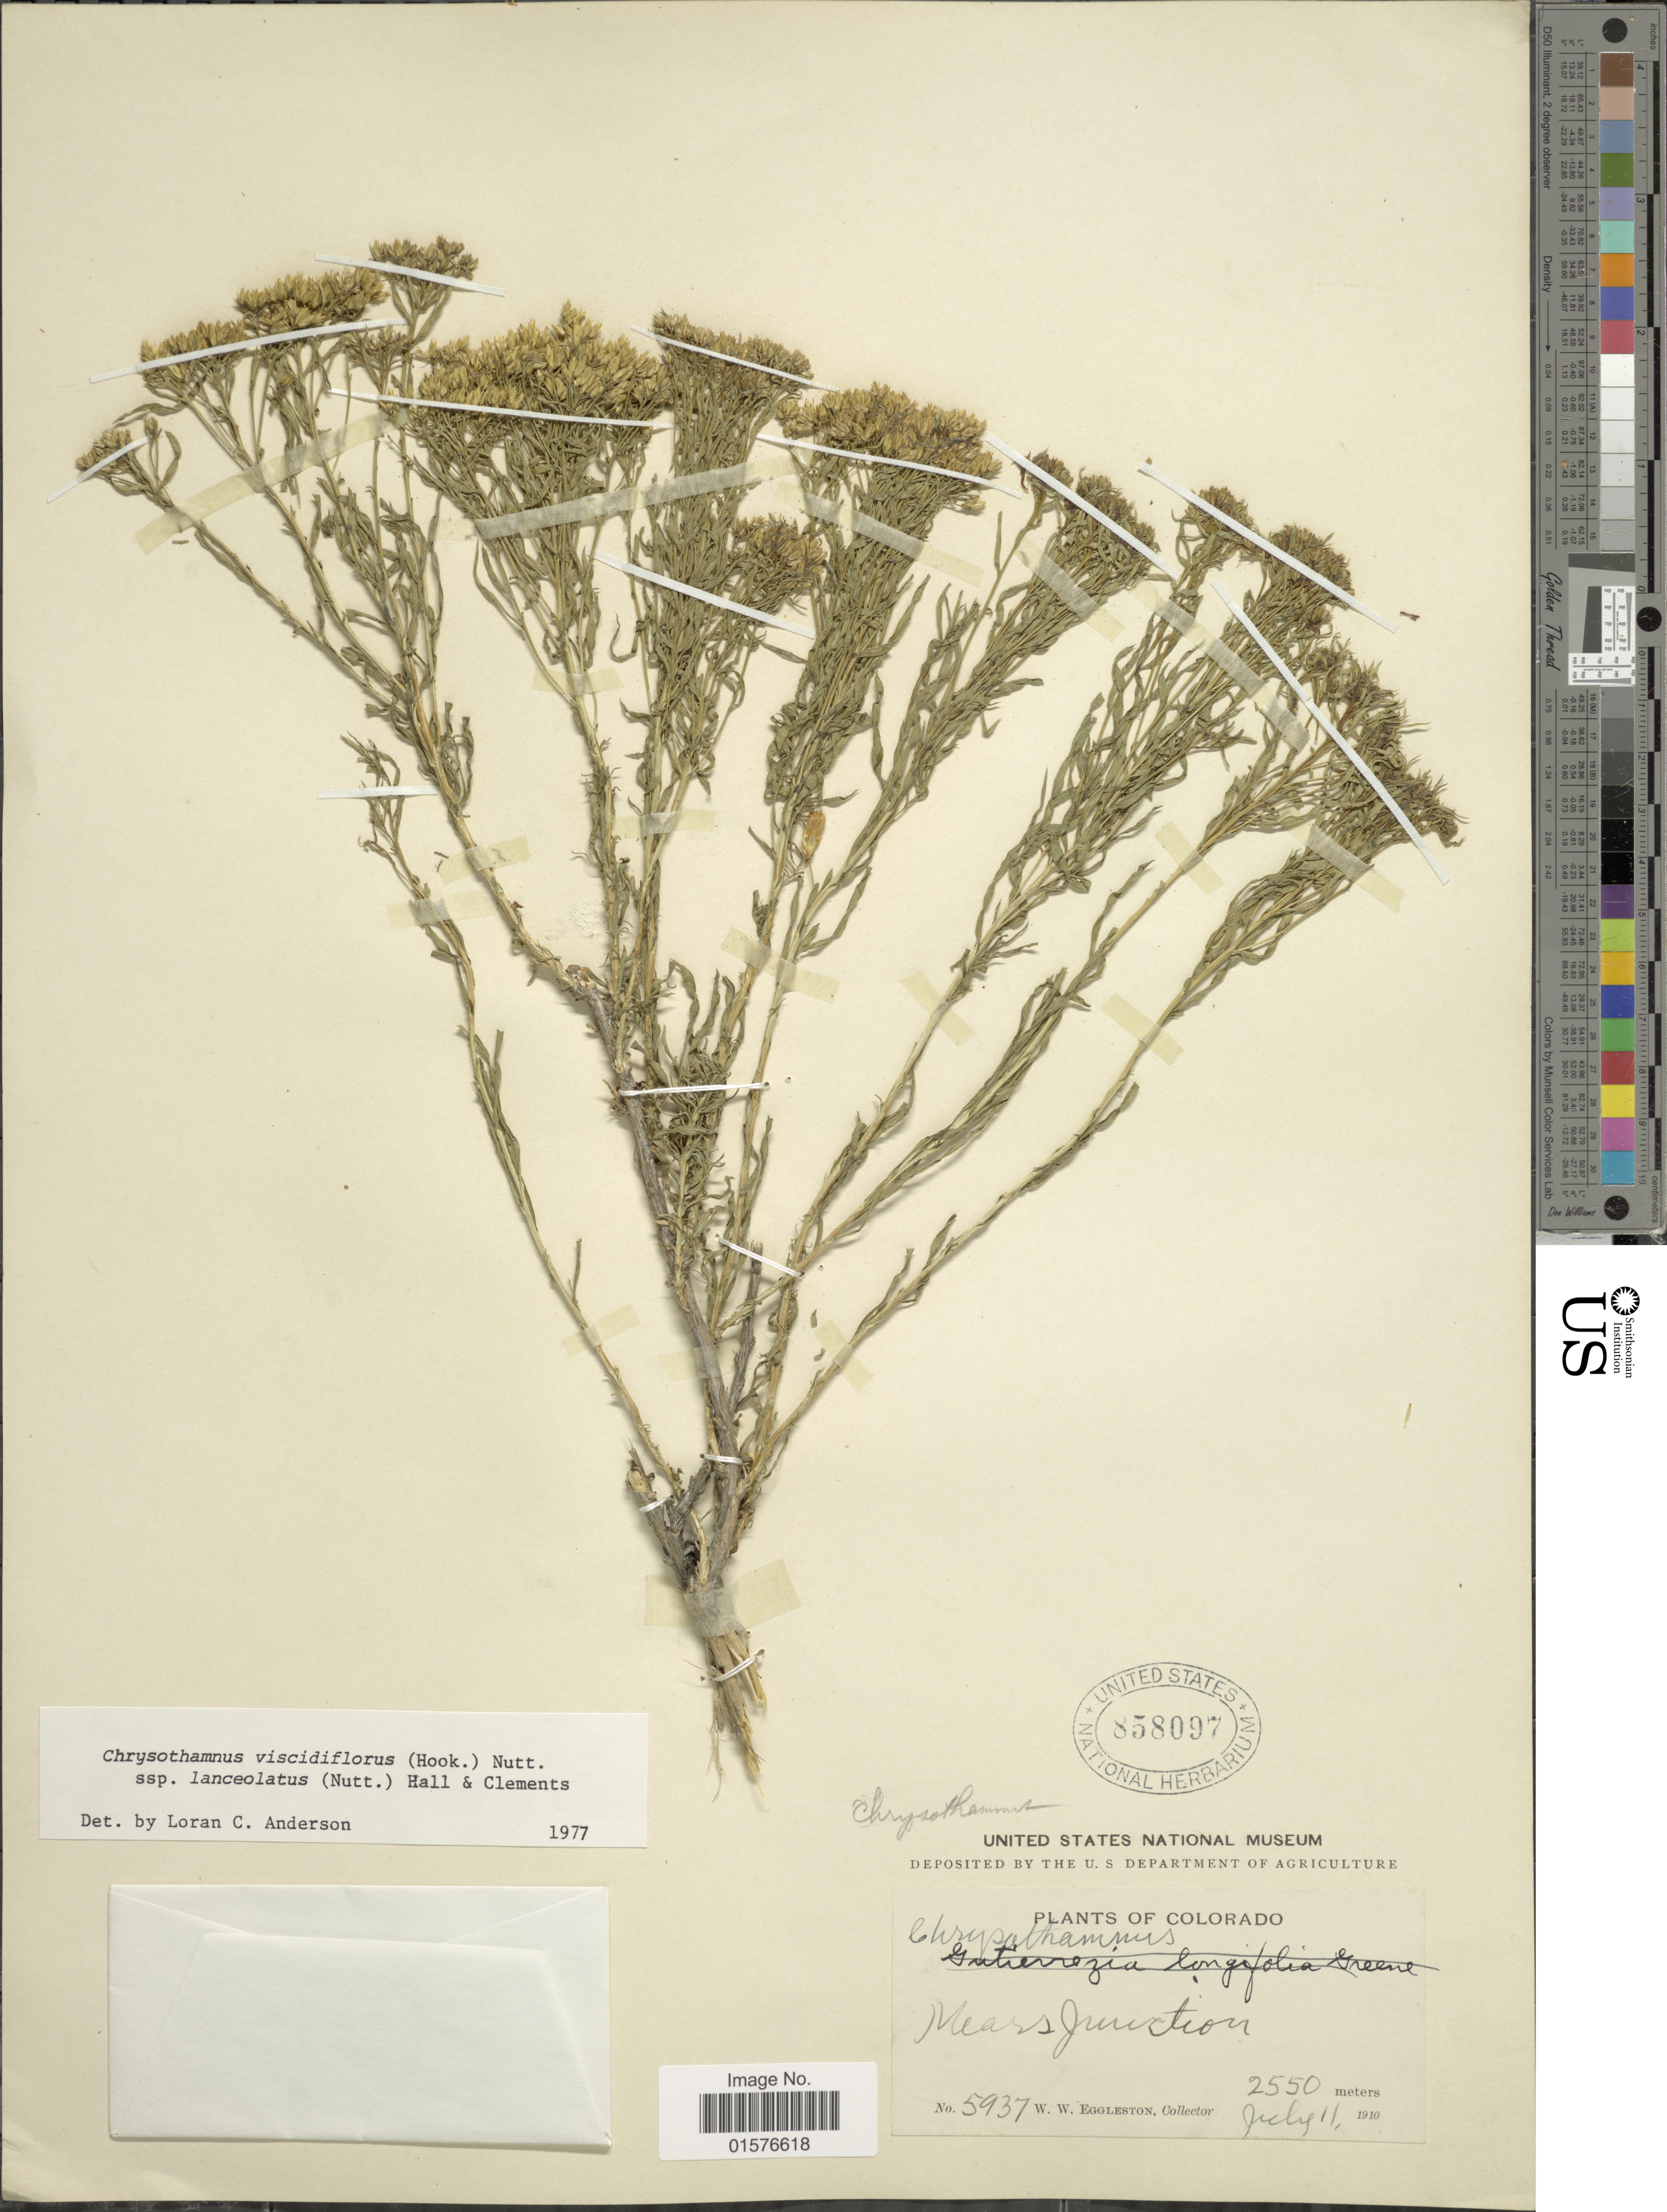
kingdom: Plantae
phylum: Tracheophyta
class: Magnoliopsida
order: Asterales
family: Asteraceae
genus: Chrysothamnus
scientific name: Chrysothamnus viscidiflorus subsp. lanceolatus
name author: (Nutt.) H.M. Hall & Clem.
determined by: Urbatsch, Lowell E., Curator (LSU), Louisiana State University (UNITED STATES)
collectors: W. W. Eggleston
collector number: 5937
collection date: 1910-07-11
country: United States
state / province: Colorado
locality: Mears Junction.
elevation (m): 2550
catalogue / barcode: US 858097